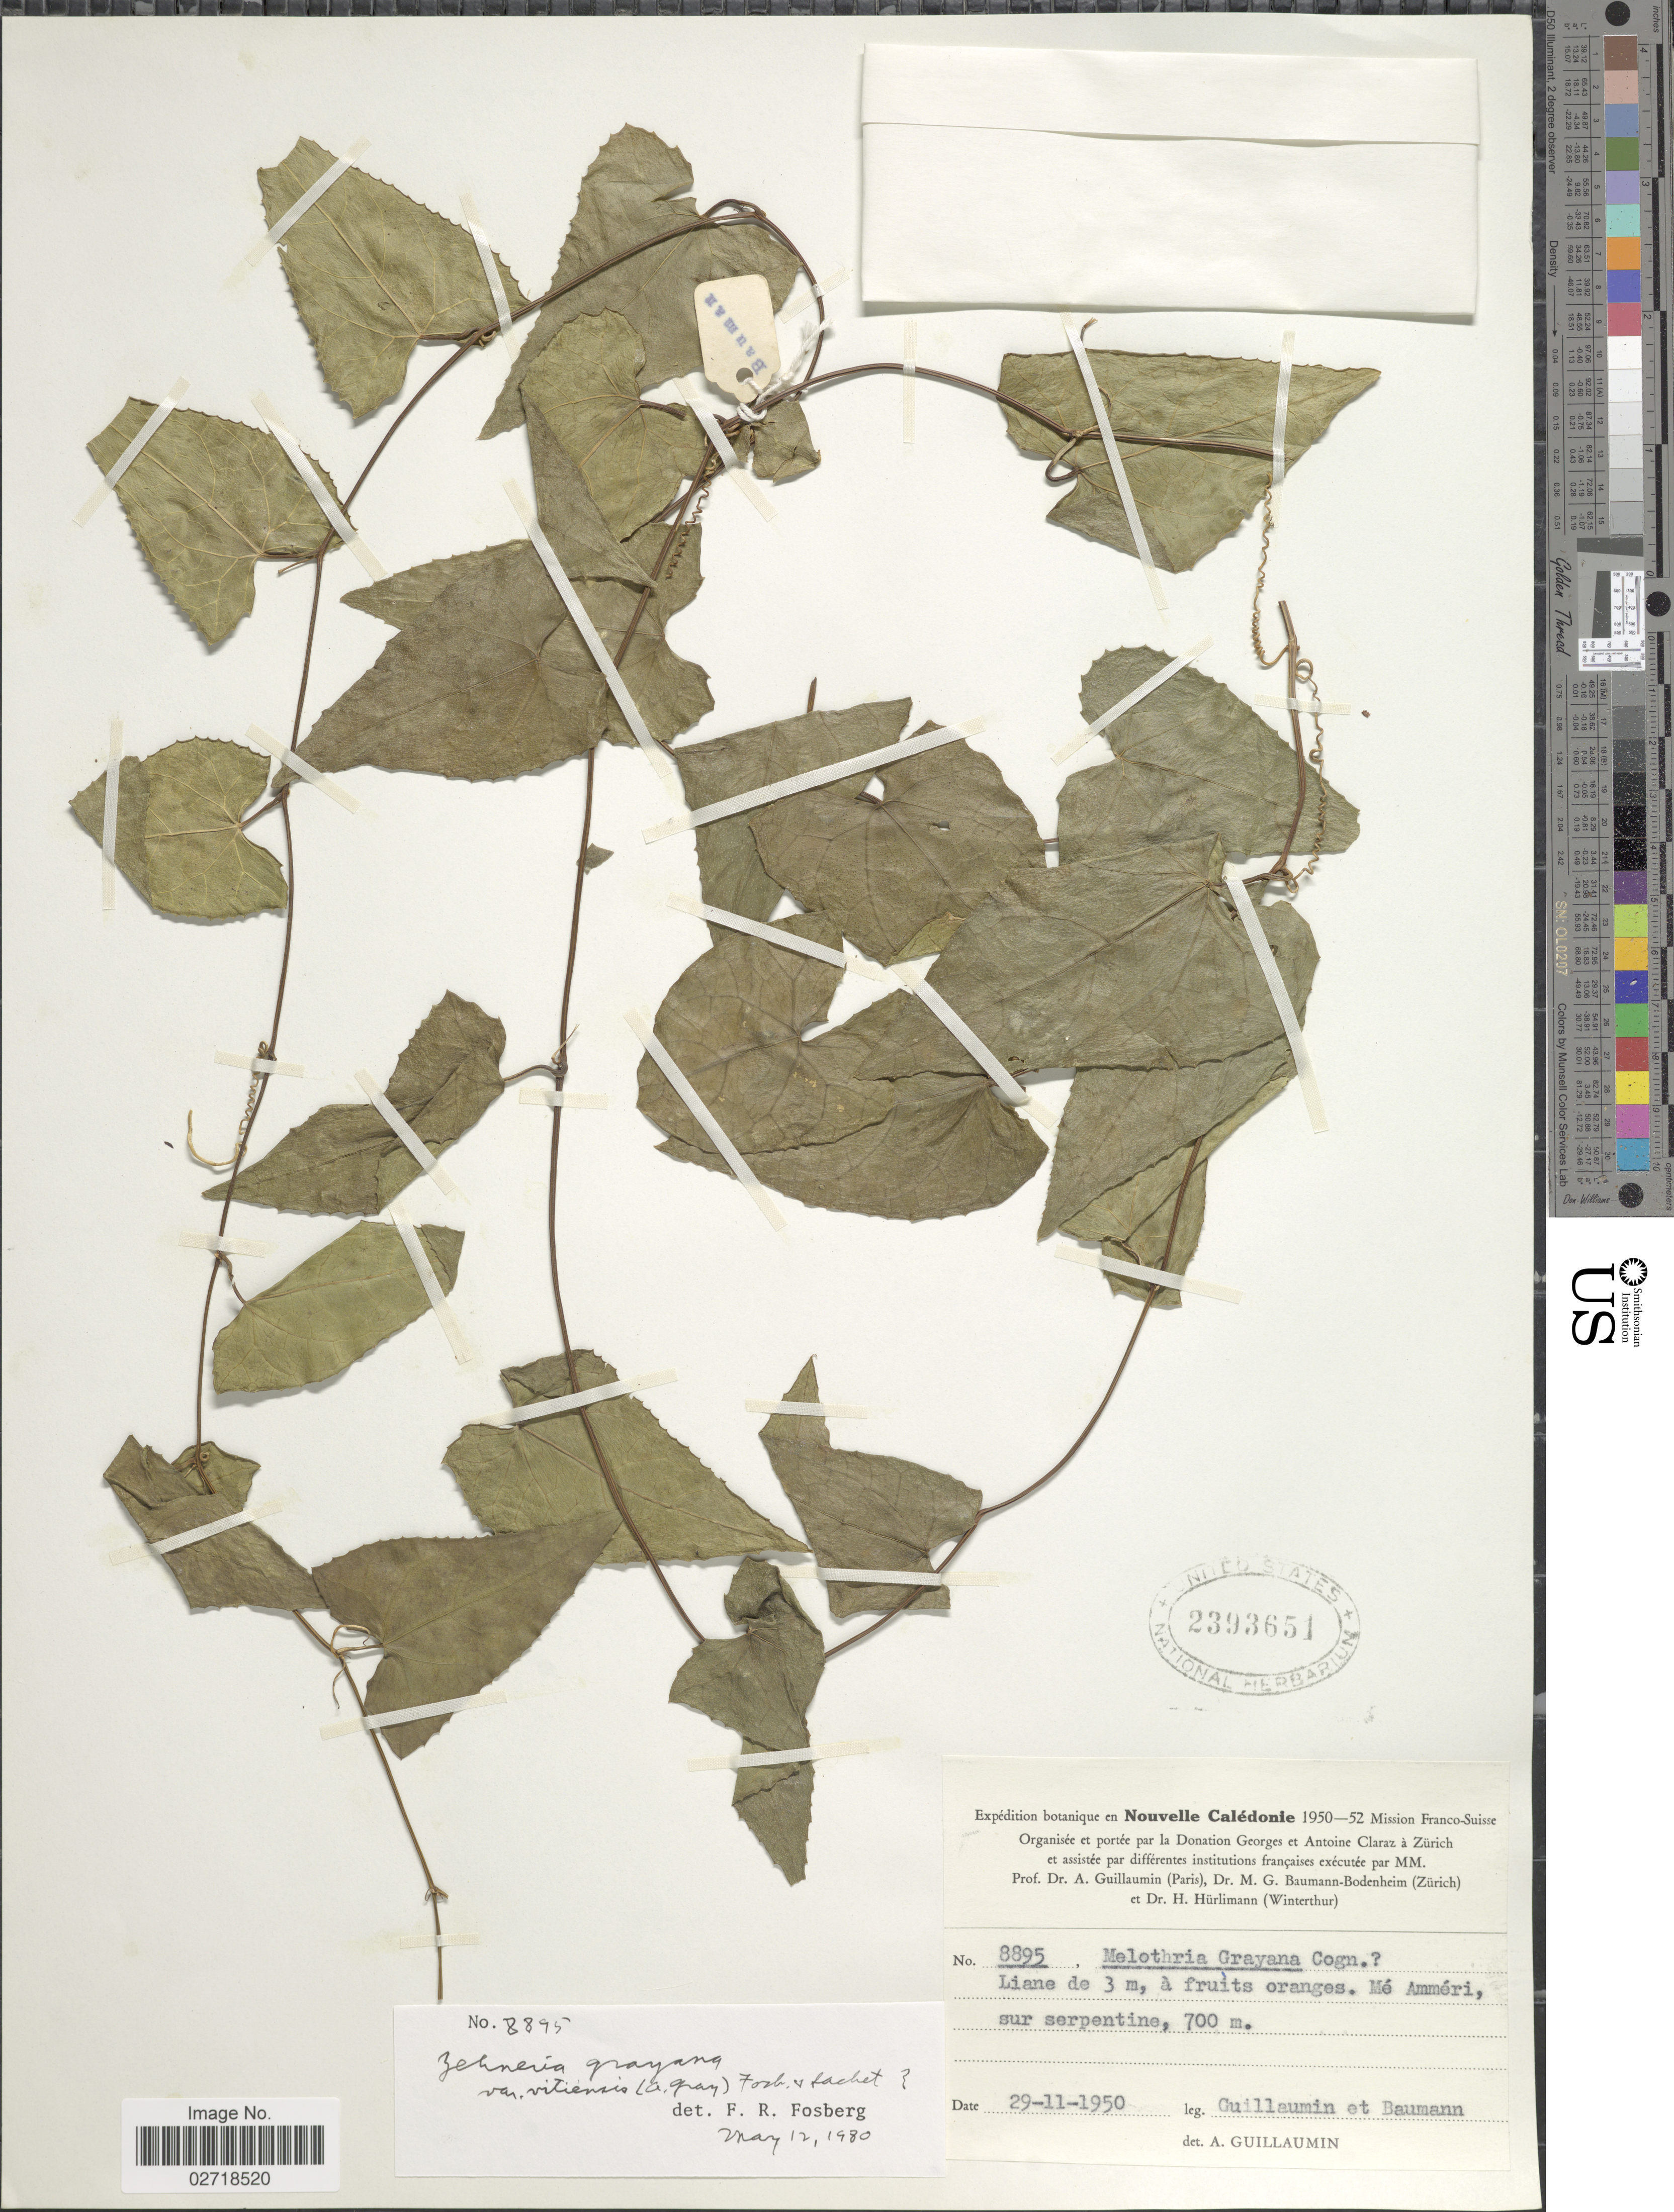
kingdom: Plantae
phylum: Tracheophyta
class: Magnoliopsida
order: Cucurbitales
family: Cucurbitaceae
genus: Zehneria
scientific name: Zehneria grayana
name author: (Cogn.) Fosberg & Sachet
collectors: A. Guillaumin & M. G. Baumann-Bodenheim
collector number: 8895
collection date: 1950-11-29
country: New Caledonia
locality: Nouvelle Caledonie, Me Ammeri, sur serpentine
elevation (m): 700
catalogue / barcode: US 2393651